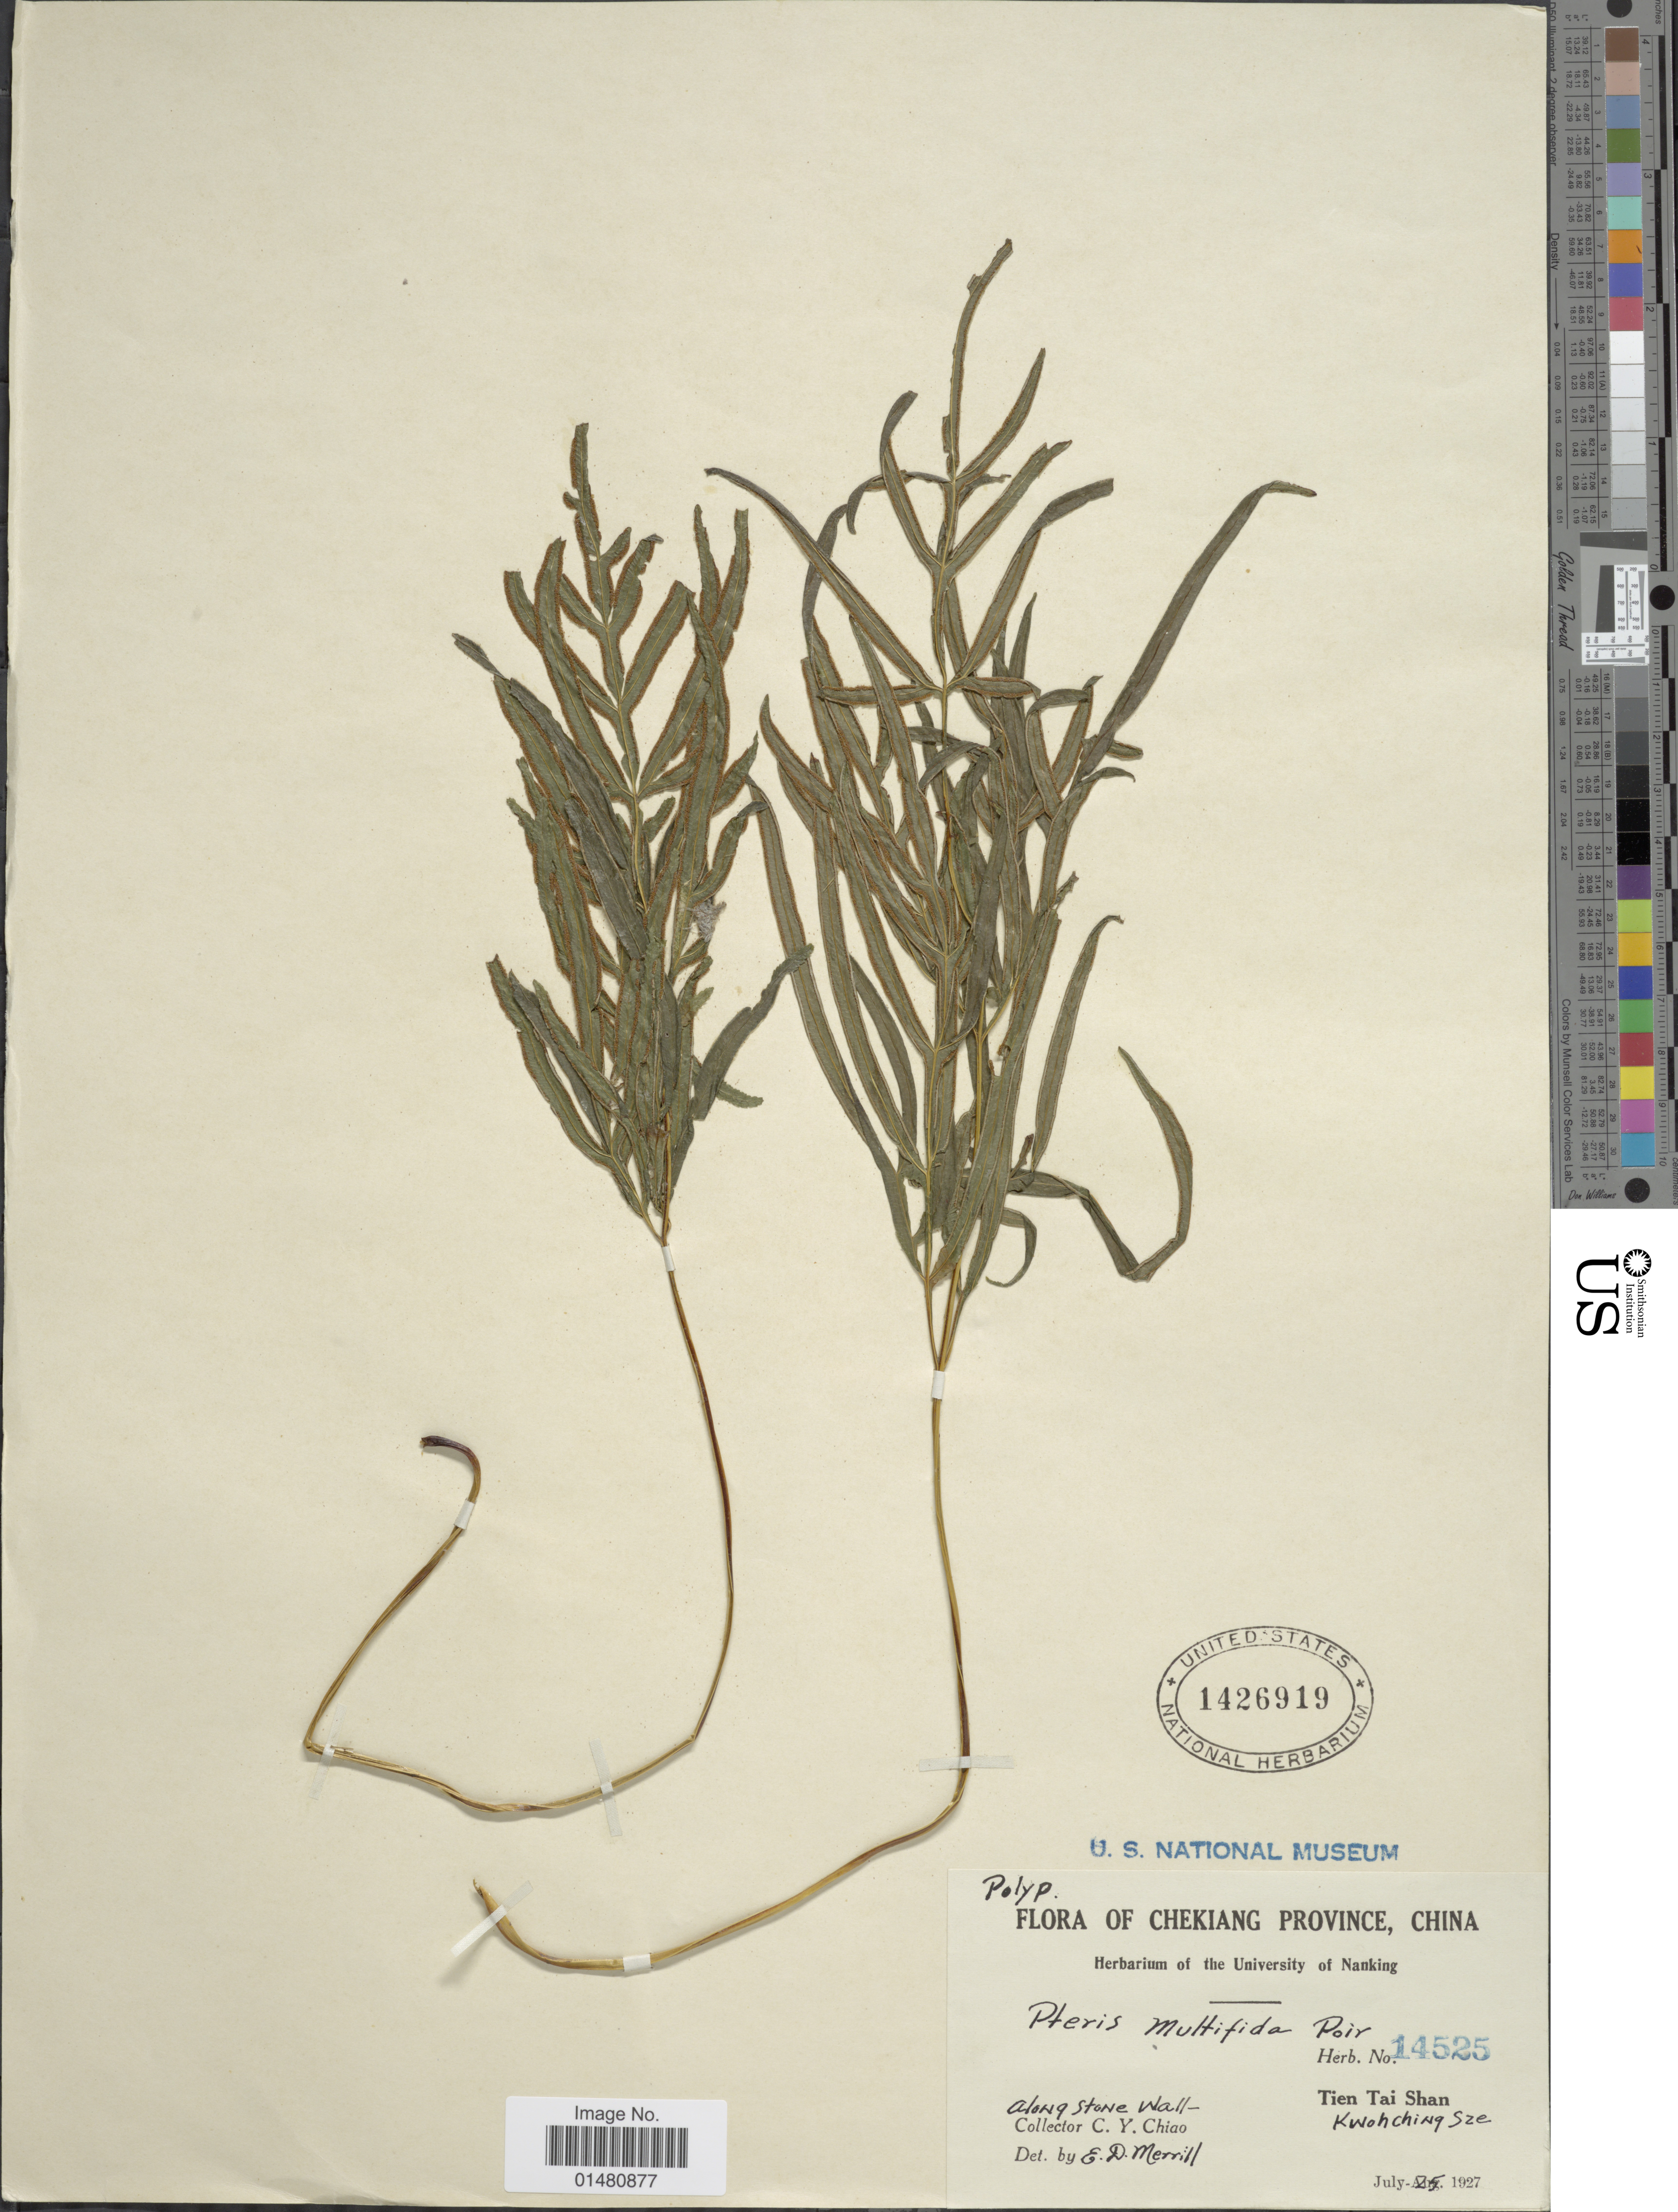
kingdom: Plantae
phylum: Tracheophyta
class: Polypodiopsida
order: Polypodiales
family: Pteridaceae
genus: Pteris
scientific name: Pteris multifida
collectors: C. Y. Chiao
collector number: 14525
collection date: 1927-07-25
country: China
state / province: Zhejiang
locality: Chekiang Province, Along stone Wall, Tien Tai Shan Kwohching Sze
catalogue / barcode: US 1426919